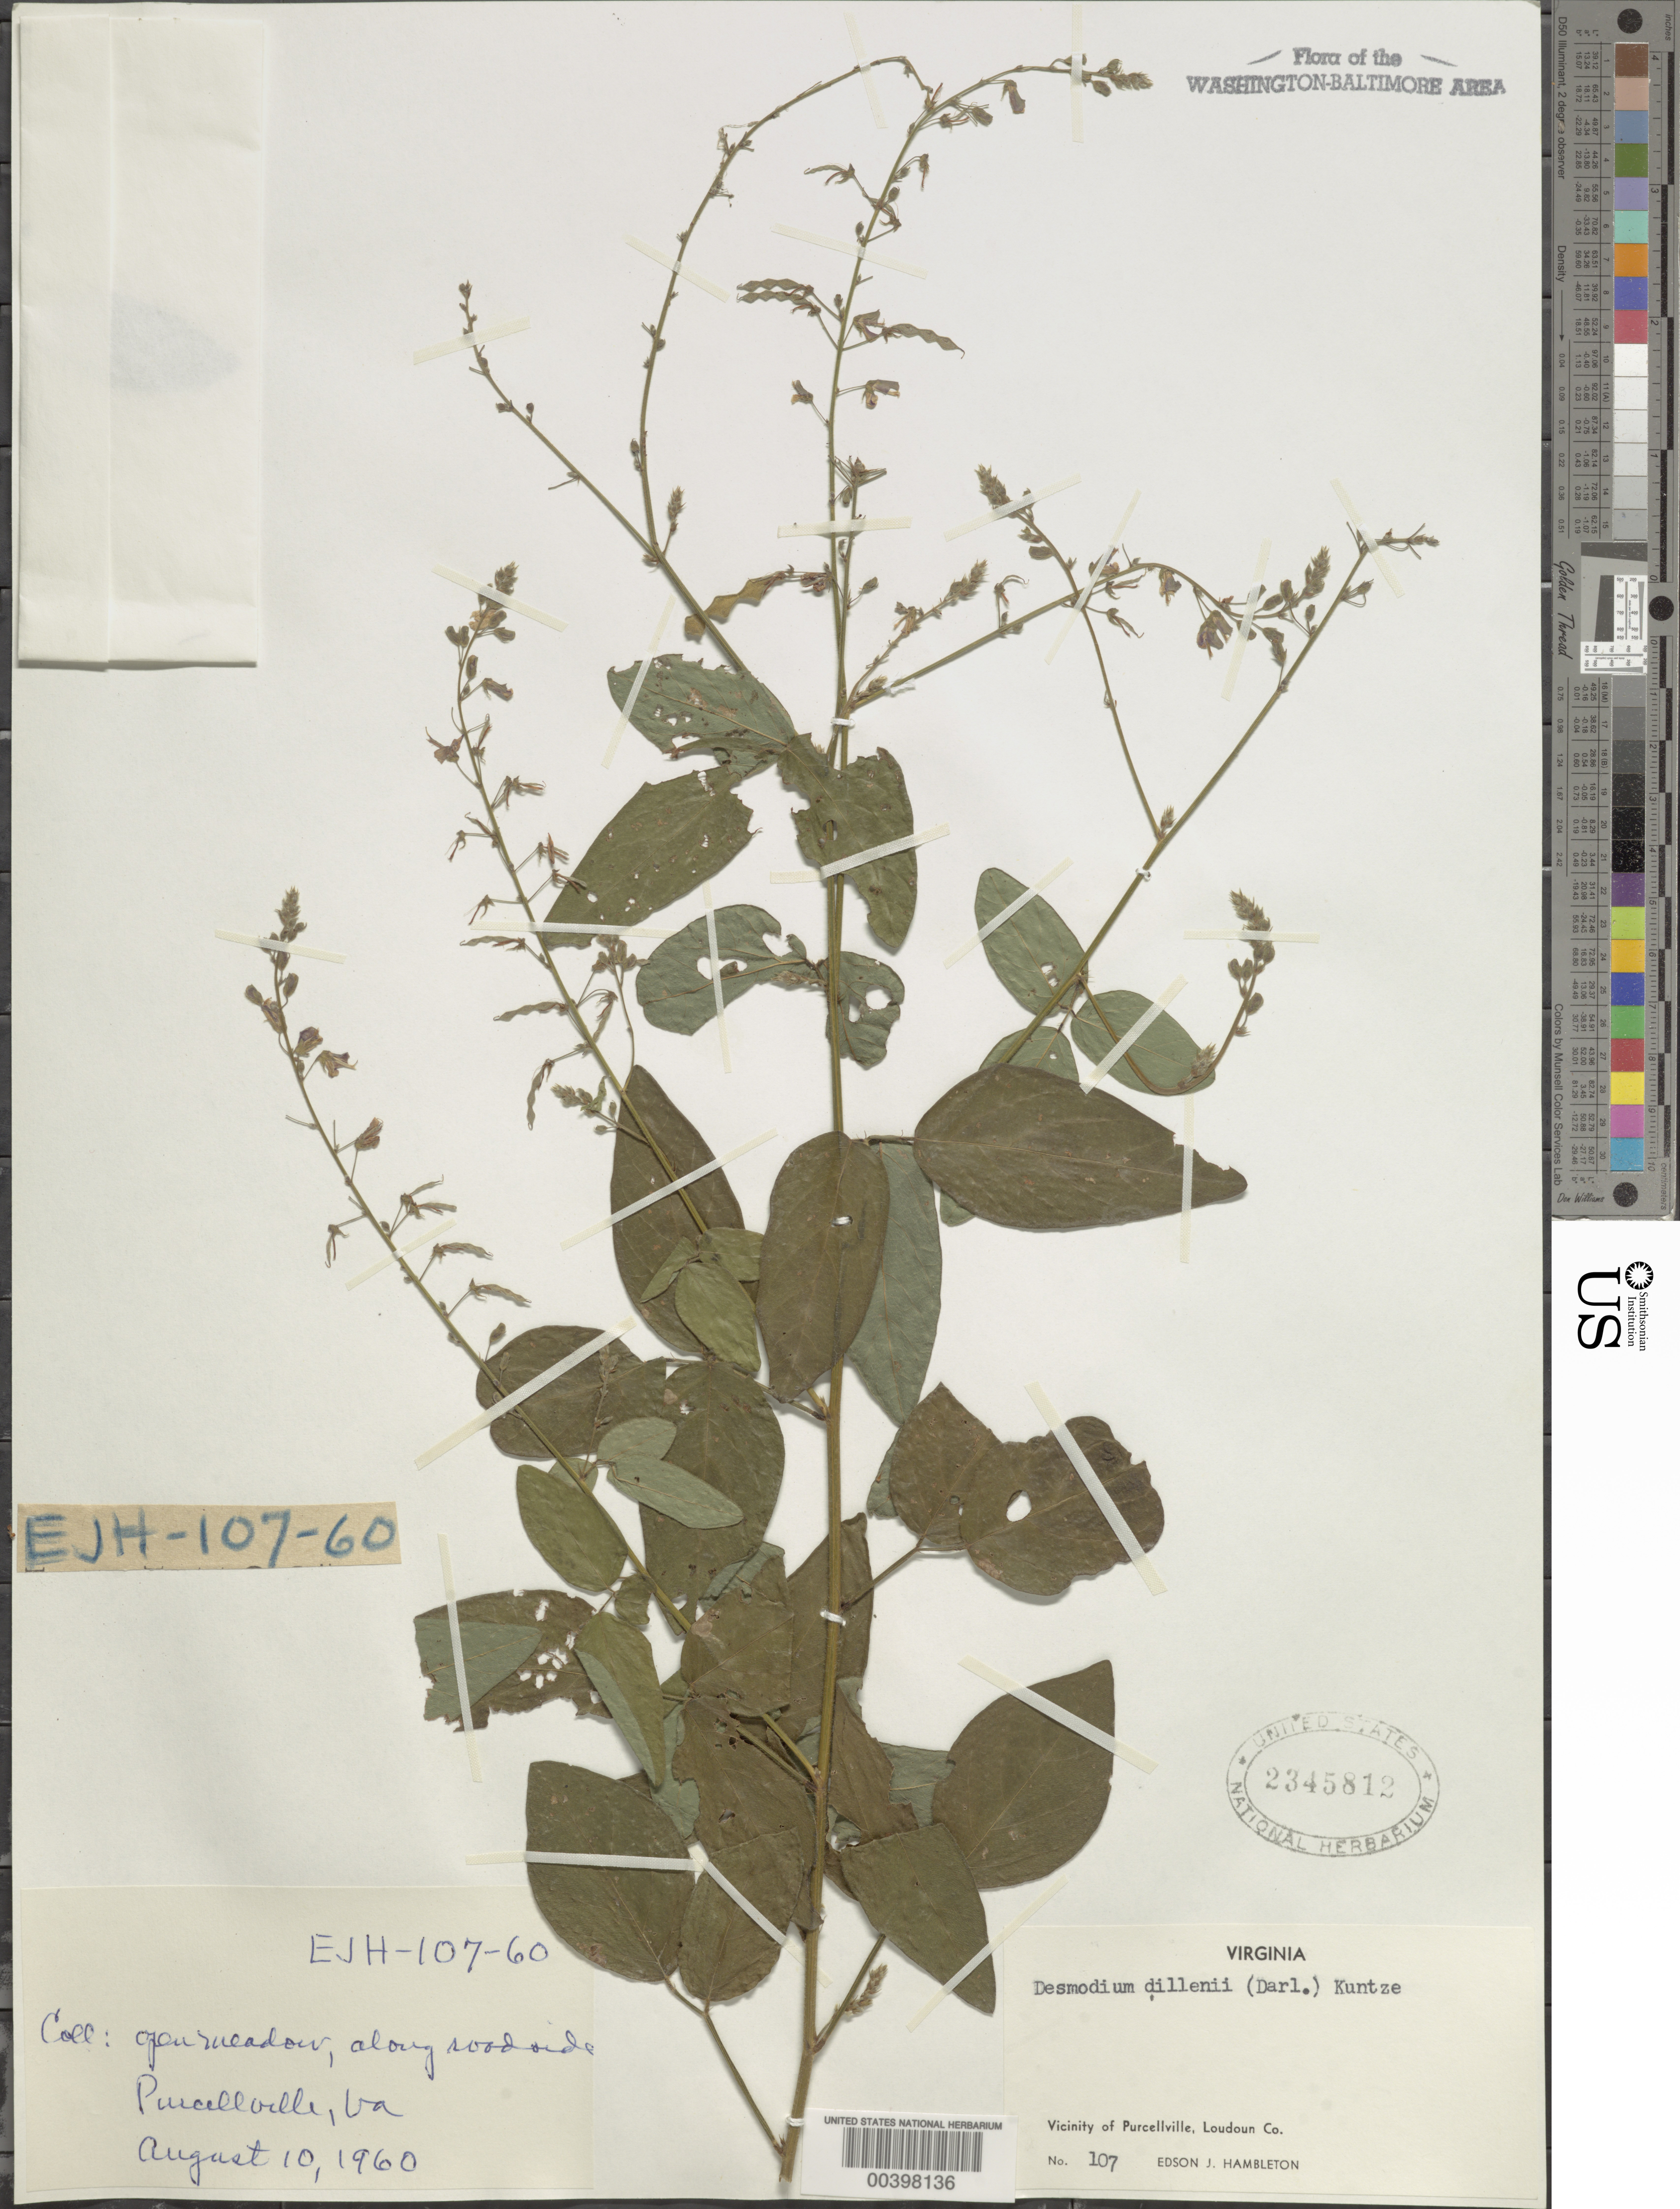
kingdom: Plantae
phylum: Tracheophyta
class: Magnoliopsida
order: Fabales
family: Fabaceae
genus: Desmodium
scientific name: Desmodium perplexum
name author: B.G. Schub.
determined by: Strong, Mark T., (BOT), Smithsonian Institution - National Museum of Natural History (UNITED STATES)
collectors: E. Hambleton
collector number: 107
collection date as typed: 10 Aug 1960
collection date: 1960-08-10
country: United States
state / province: Virginia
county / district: Loudoun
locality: Purcellville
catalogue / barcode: US 2345812